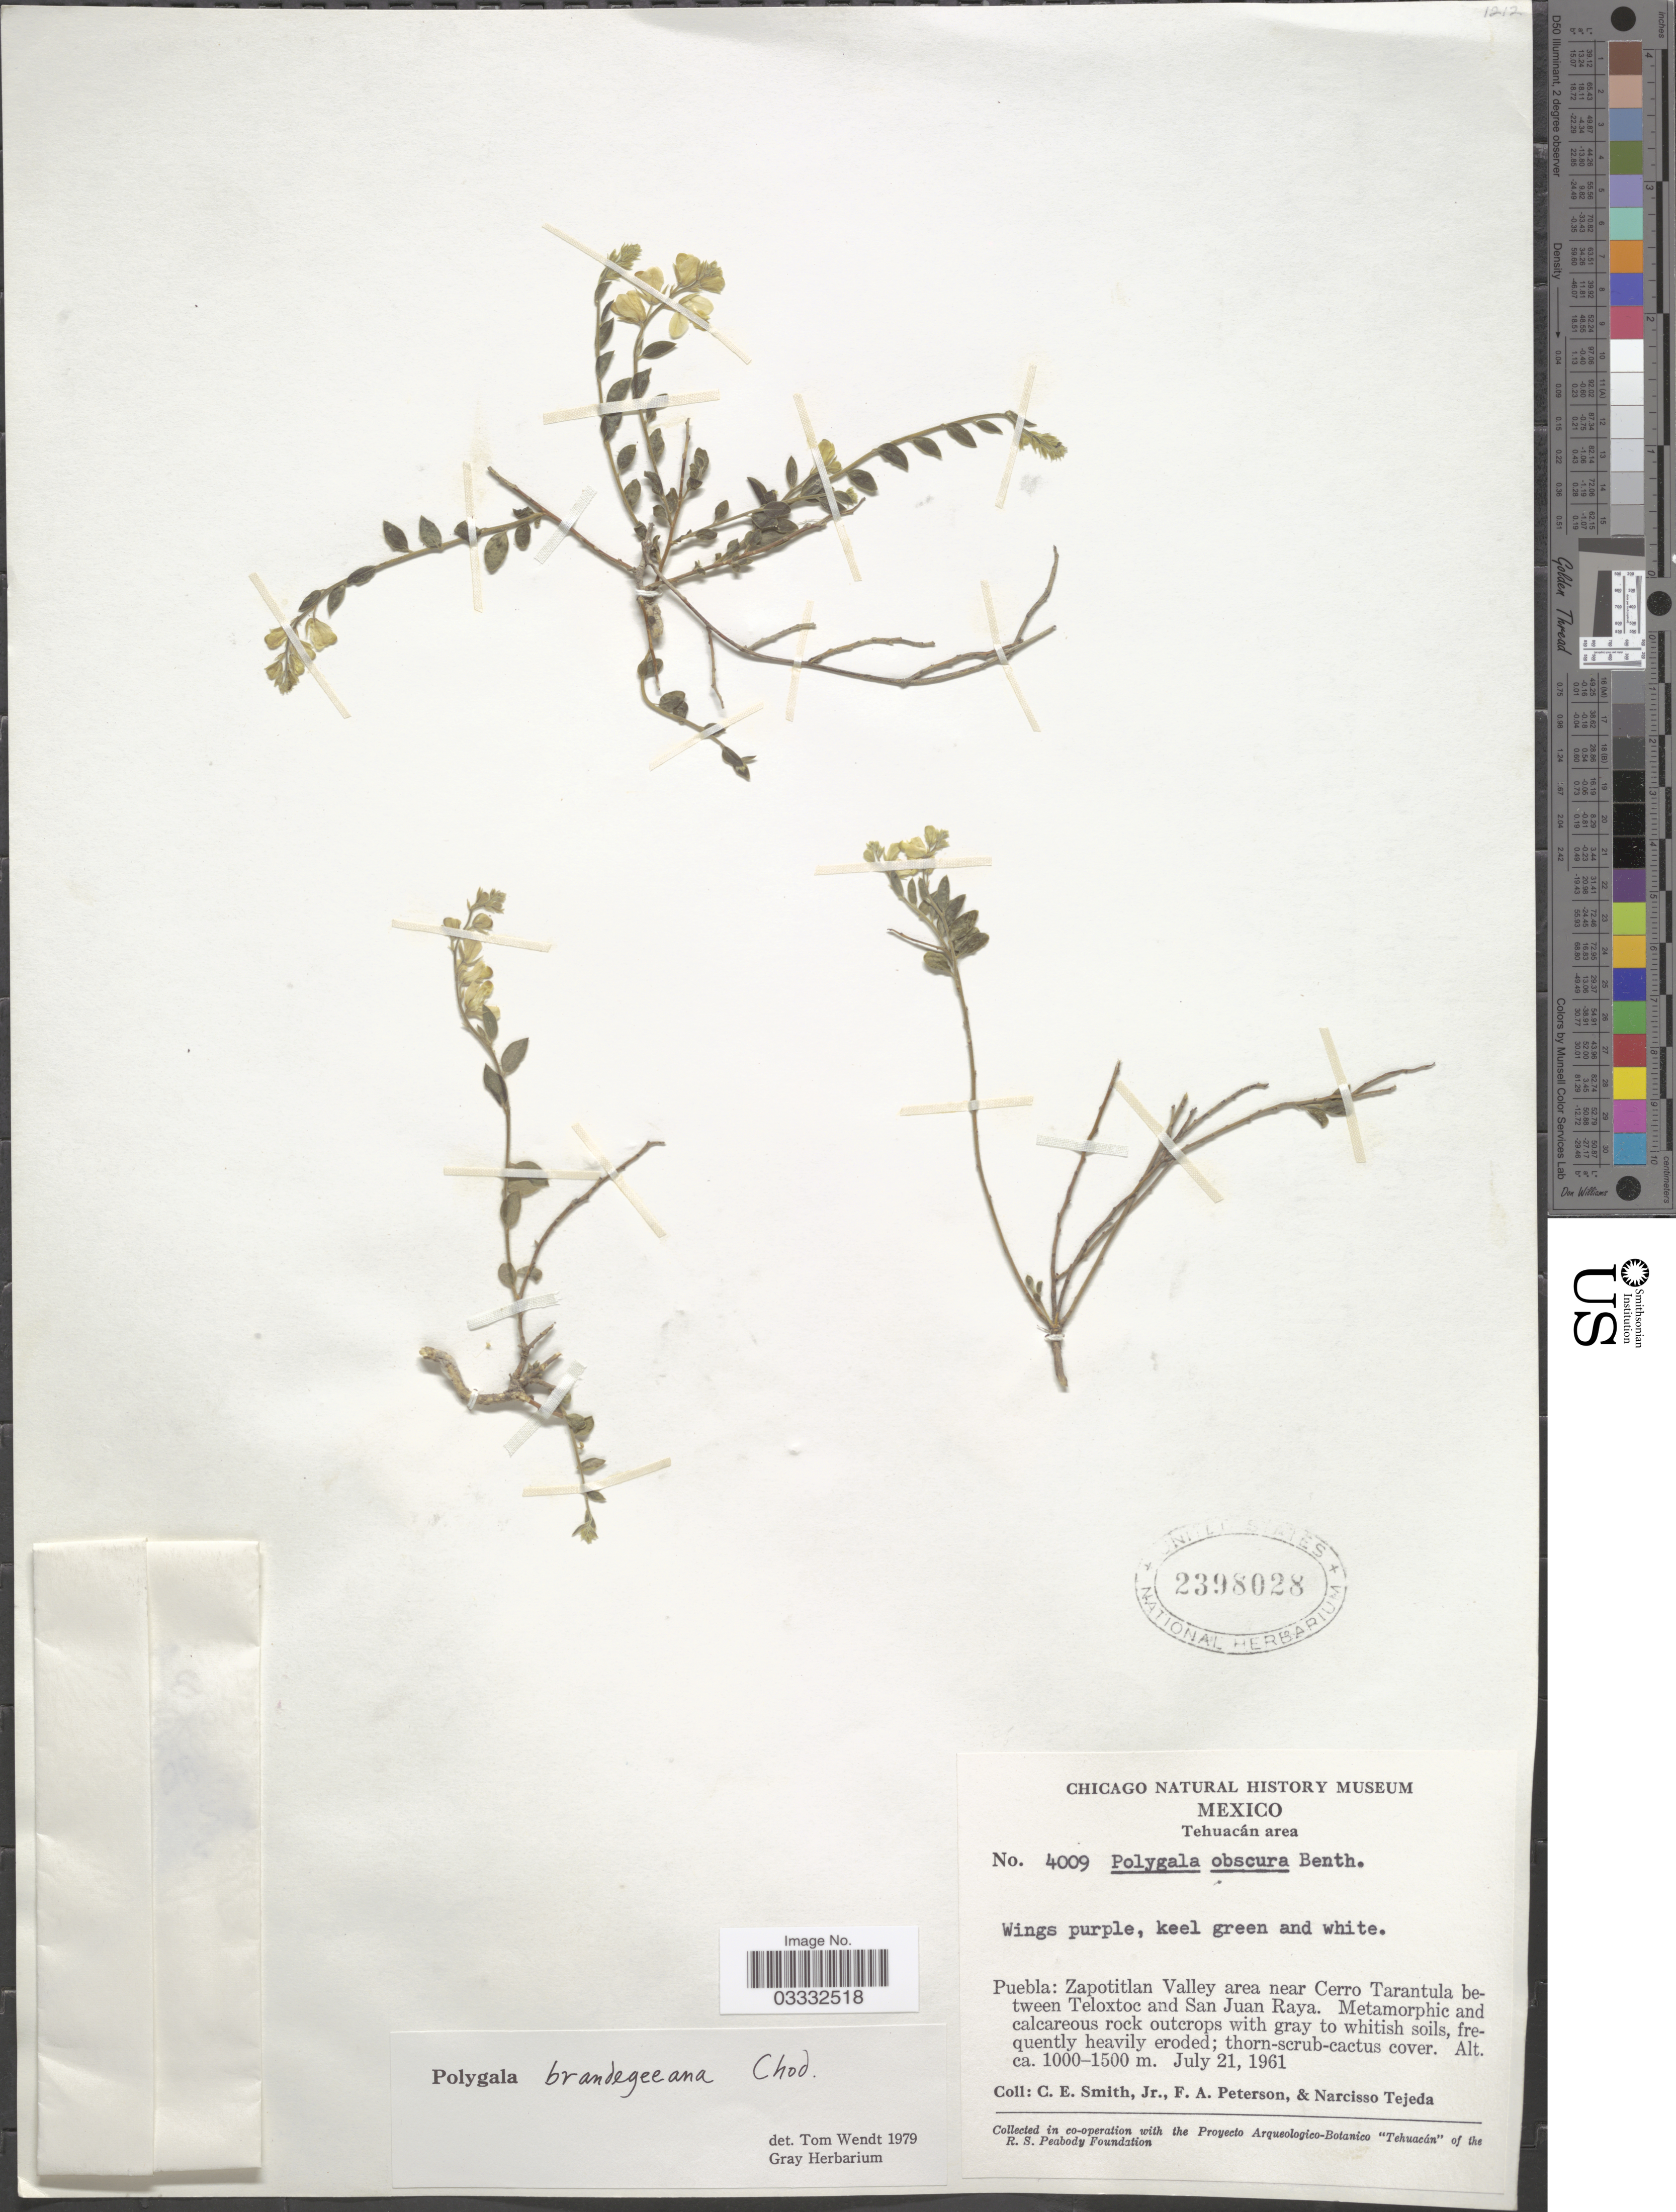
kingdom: Plantae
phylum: Tracheophyta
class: Magnoliopsida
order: Fabales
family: Polygalaceae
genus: Polygala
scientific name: Polygala brandegeeana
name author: Chodat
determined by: Wendt, Thomas L.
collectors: C. E. Smith Jr., F. A. Peterson & N. Tejeda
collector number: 4009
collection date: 1961-07-21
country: Mexico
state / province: Puebla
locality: Tehuacán area. Zapotilan Valley area near Cerro Tarantula between Teloxtoc and San Juan Raya.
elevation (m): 1000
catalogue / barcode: US 2398028